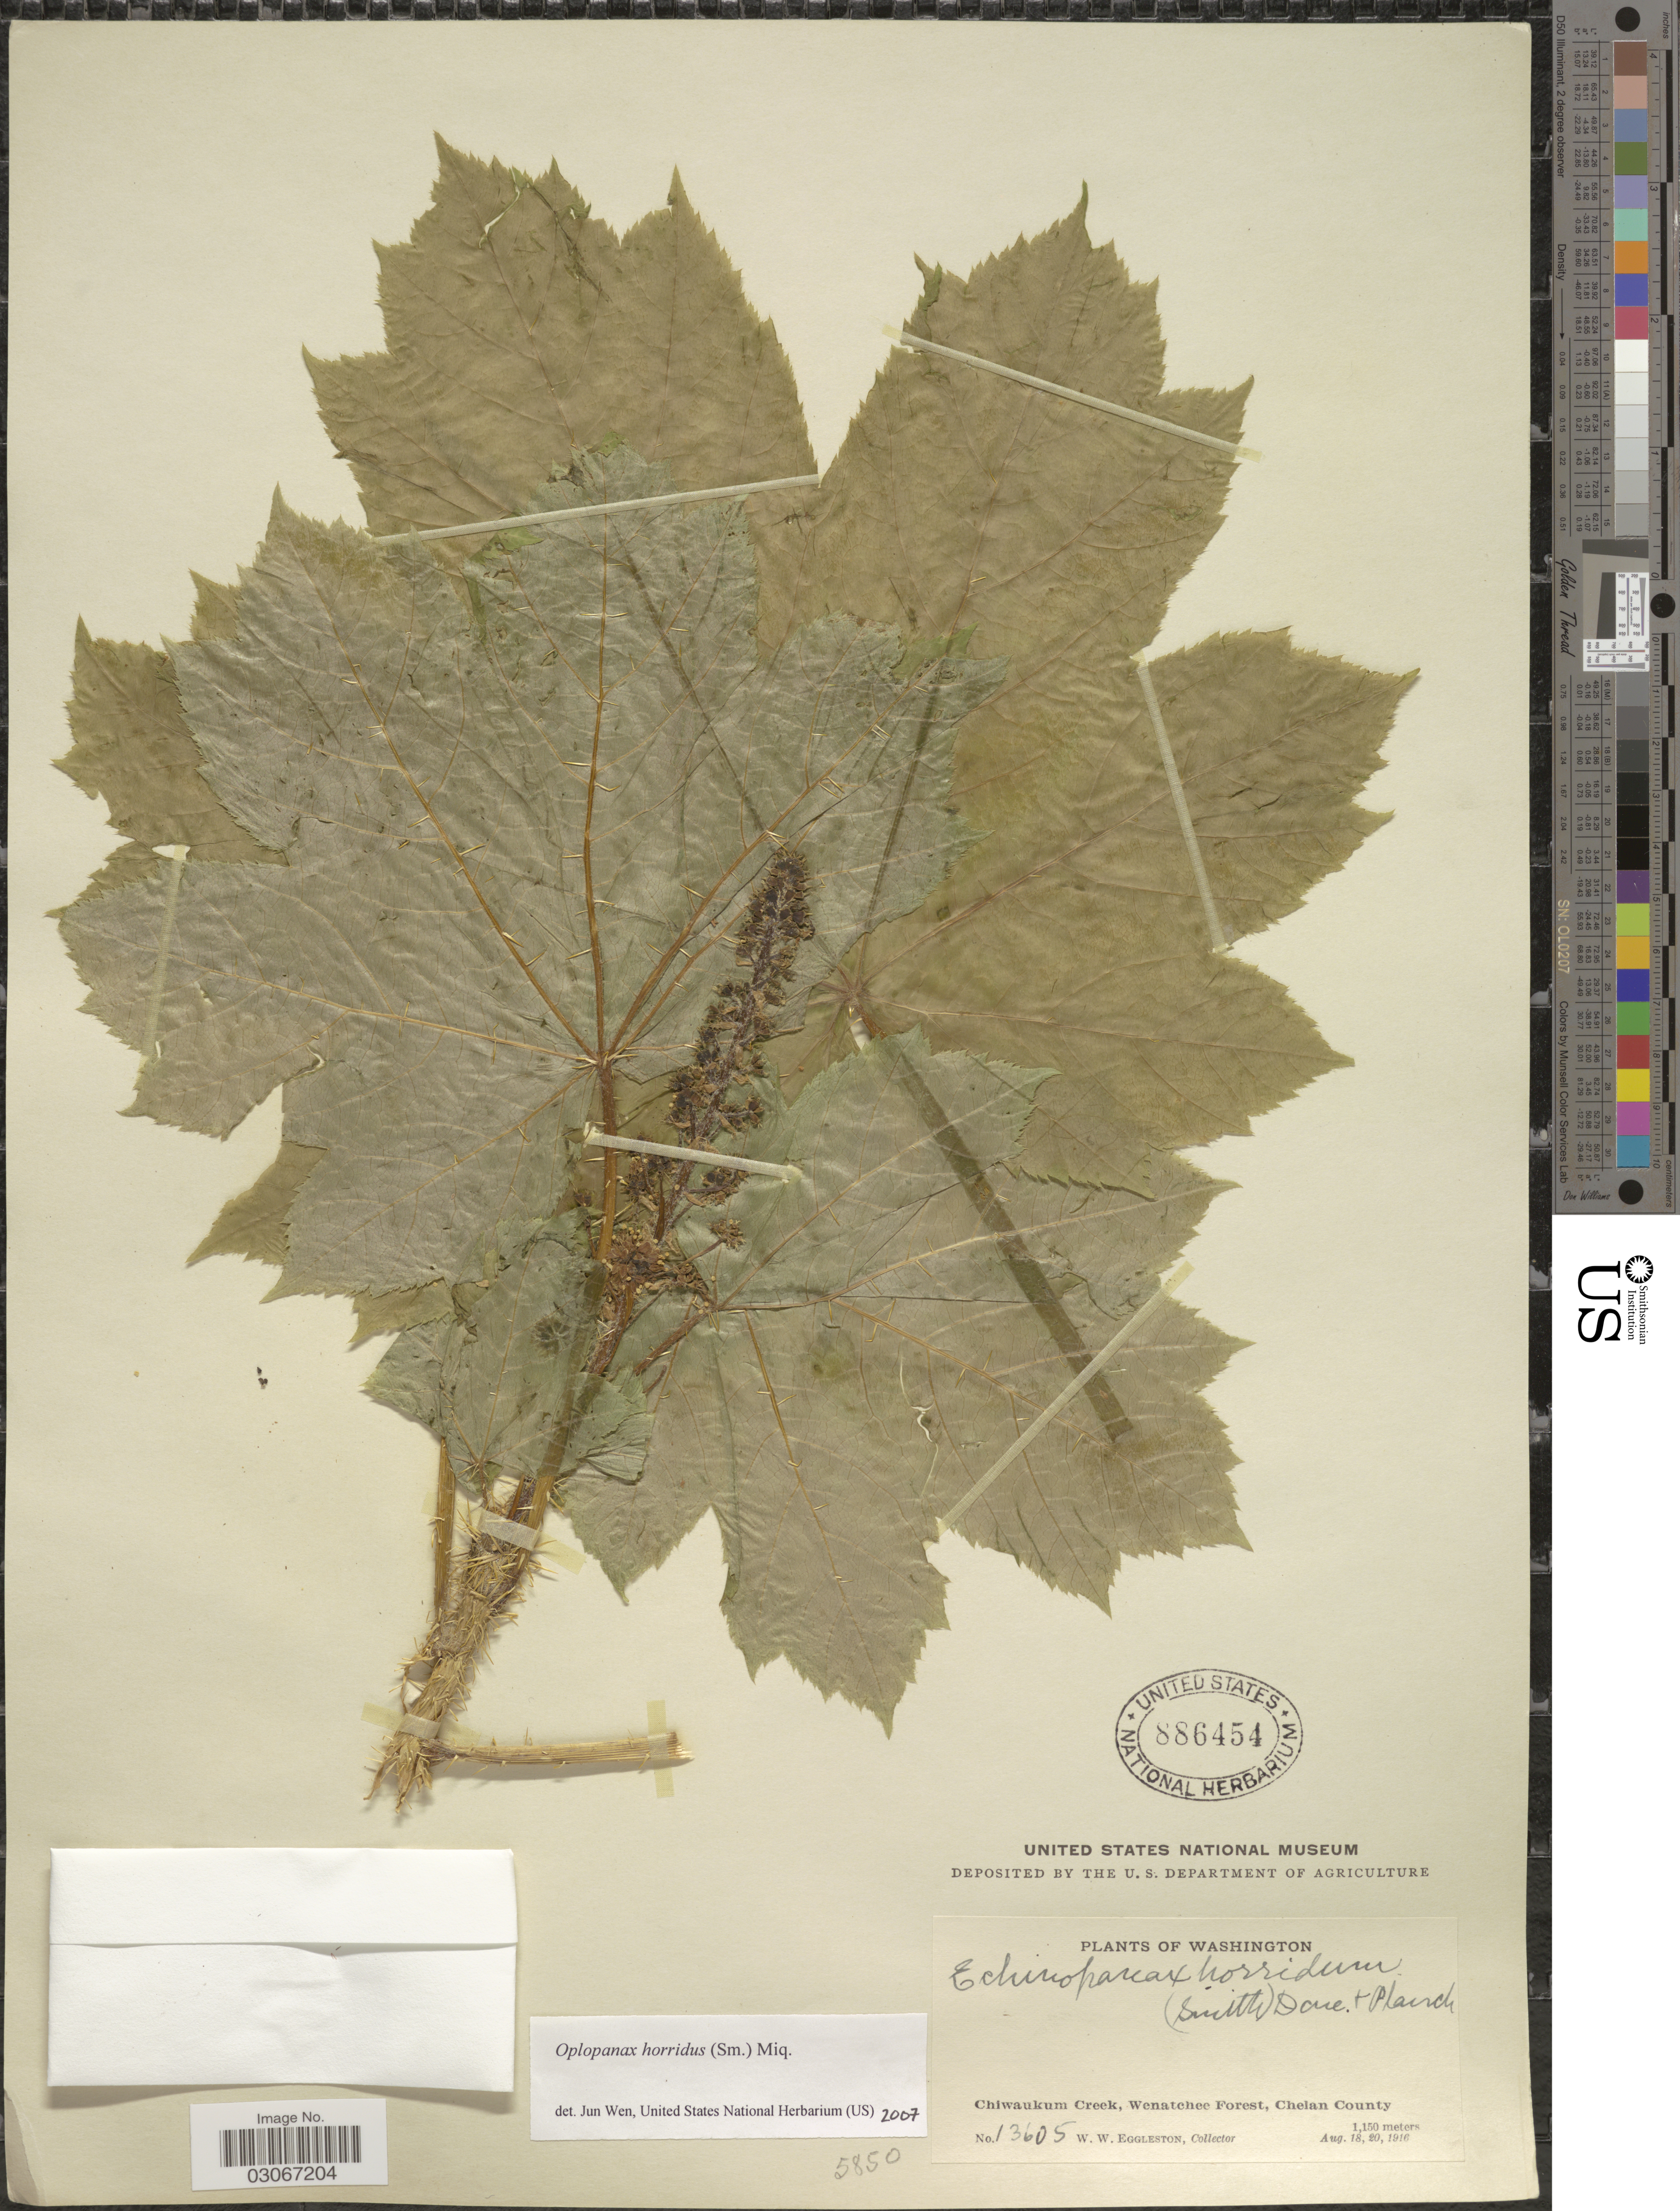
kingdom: Plantae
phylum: Tracheophyta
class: Magnoliopsida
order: Apiales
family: Apiaceae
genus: Opopanax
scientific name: Opopanax horridus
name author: Miq. ex Dippel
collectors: W. W. Eggleston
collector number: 13605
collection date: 1916-08-18/1916-08-20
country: United States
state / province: Washington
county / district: Chelan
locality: Chiwaukum Creek, Wenatchee Forest, Chelan County.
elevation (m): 1150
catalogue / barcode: US 886454